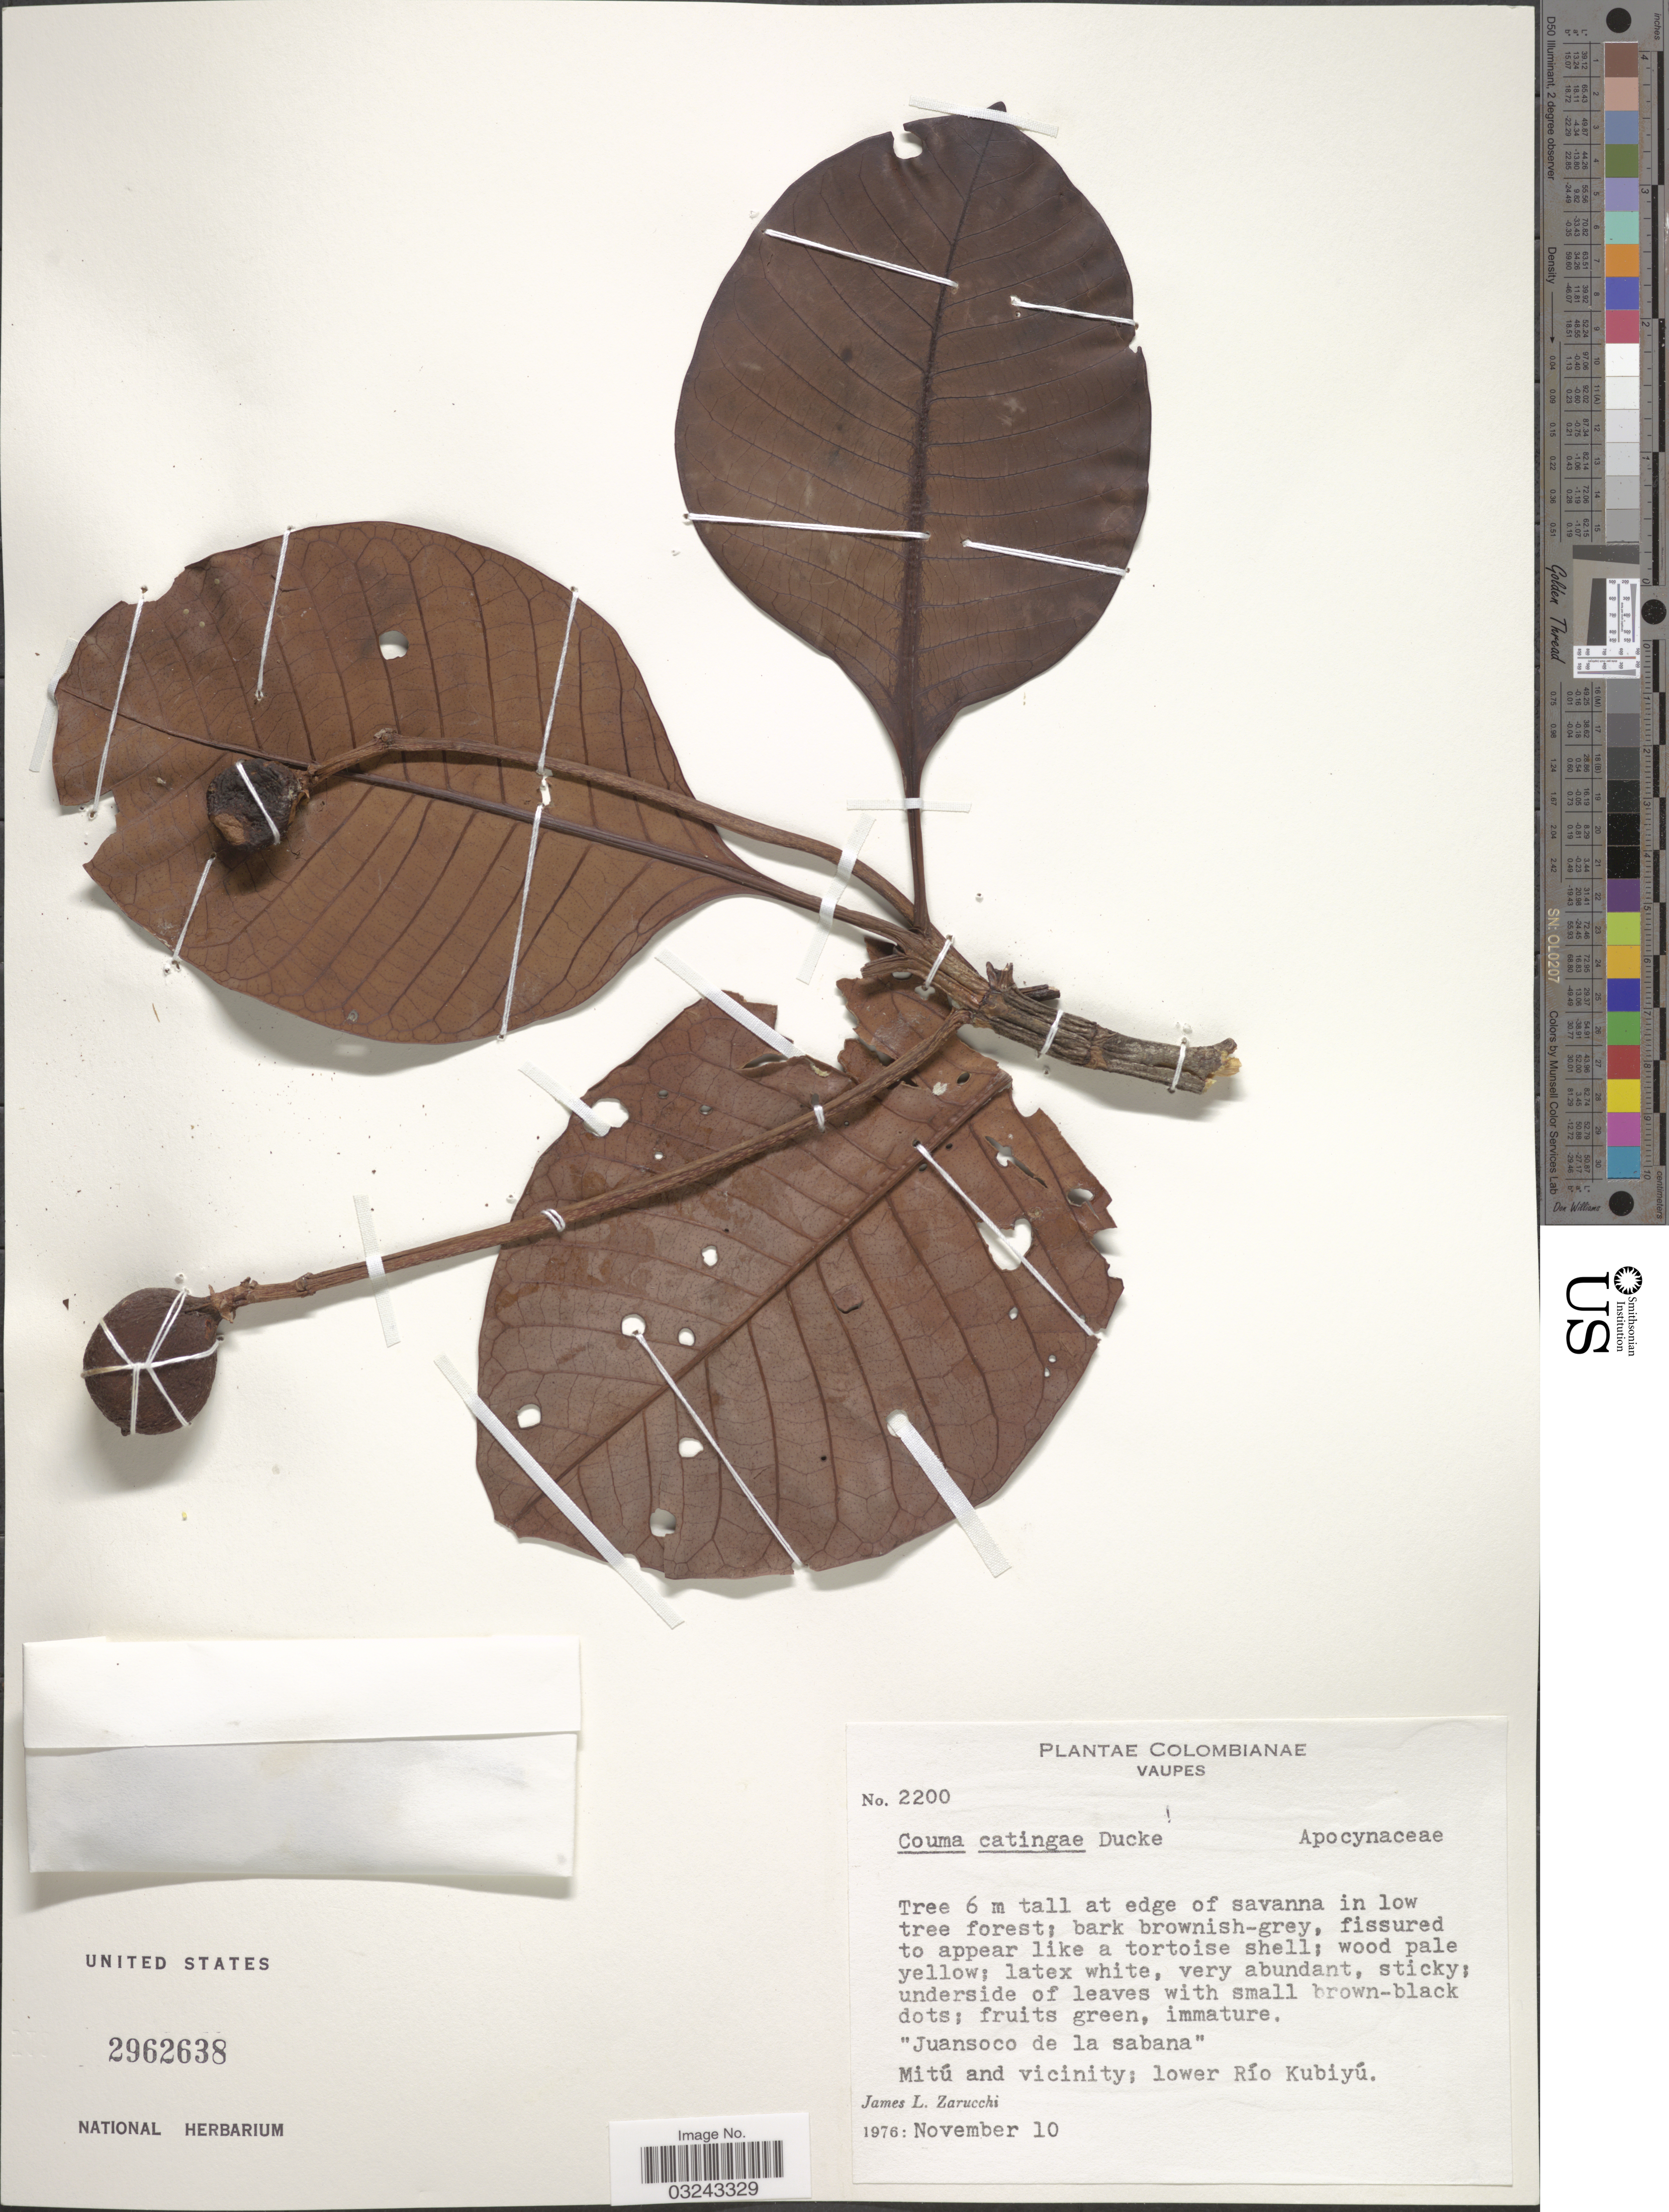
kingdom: Plantae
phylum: Tracheophyta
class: Magnoliopsida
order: Gentianales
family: Apocynaceae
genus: Couma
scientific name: Couma catingae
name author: Ducke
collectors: J. L. Zarucchi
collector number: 2200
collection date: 1976-11-10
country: Colombia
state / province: Vaupés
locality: Mitú and vicinity; lower Río Kubiyú.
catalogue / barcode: US 2962638